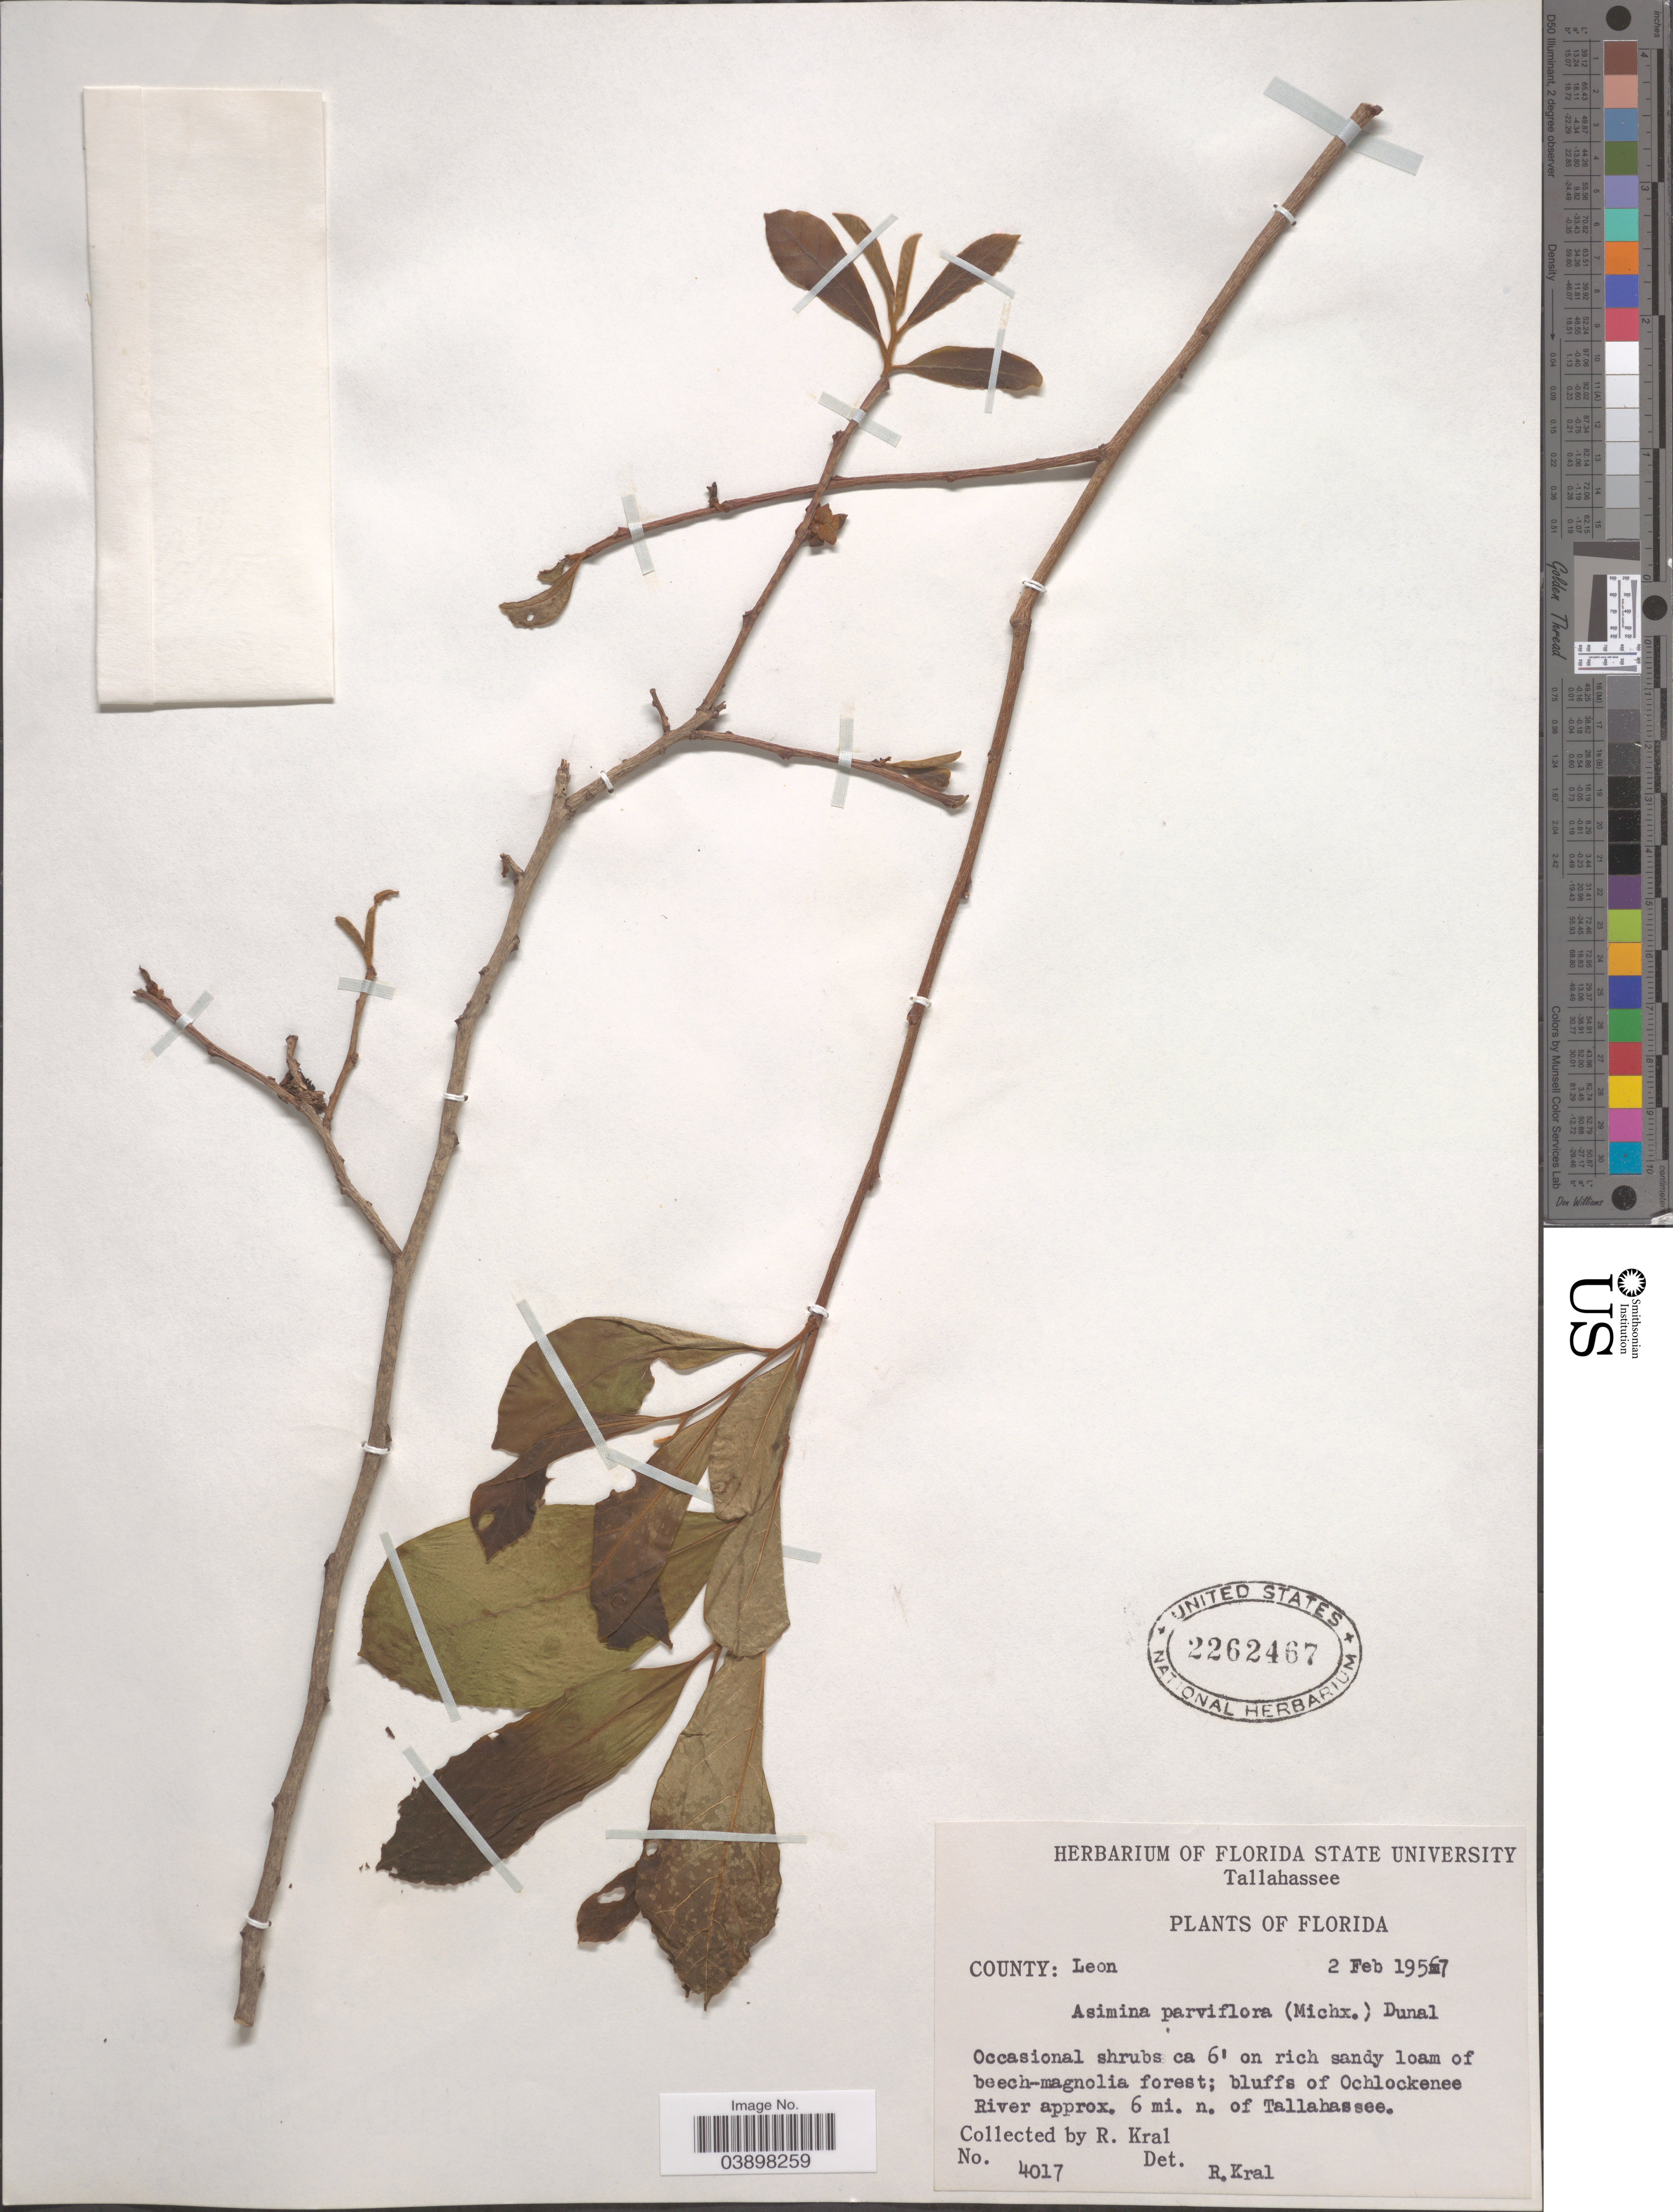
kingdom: Plantae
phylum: Tracheophyta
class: Magnoliopsida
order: Magnoliales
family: Annonaceae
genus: Asimina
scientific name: Asimina parviflora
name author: (Michx.) Dunal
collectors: R. Kral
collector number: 4017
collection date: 1957-02-02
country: United States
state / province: Florida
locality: County: Leon. Bluffs of Ochlockenee River approx. 6 mi. n. of Tallahassee.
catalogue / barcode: US 2262467